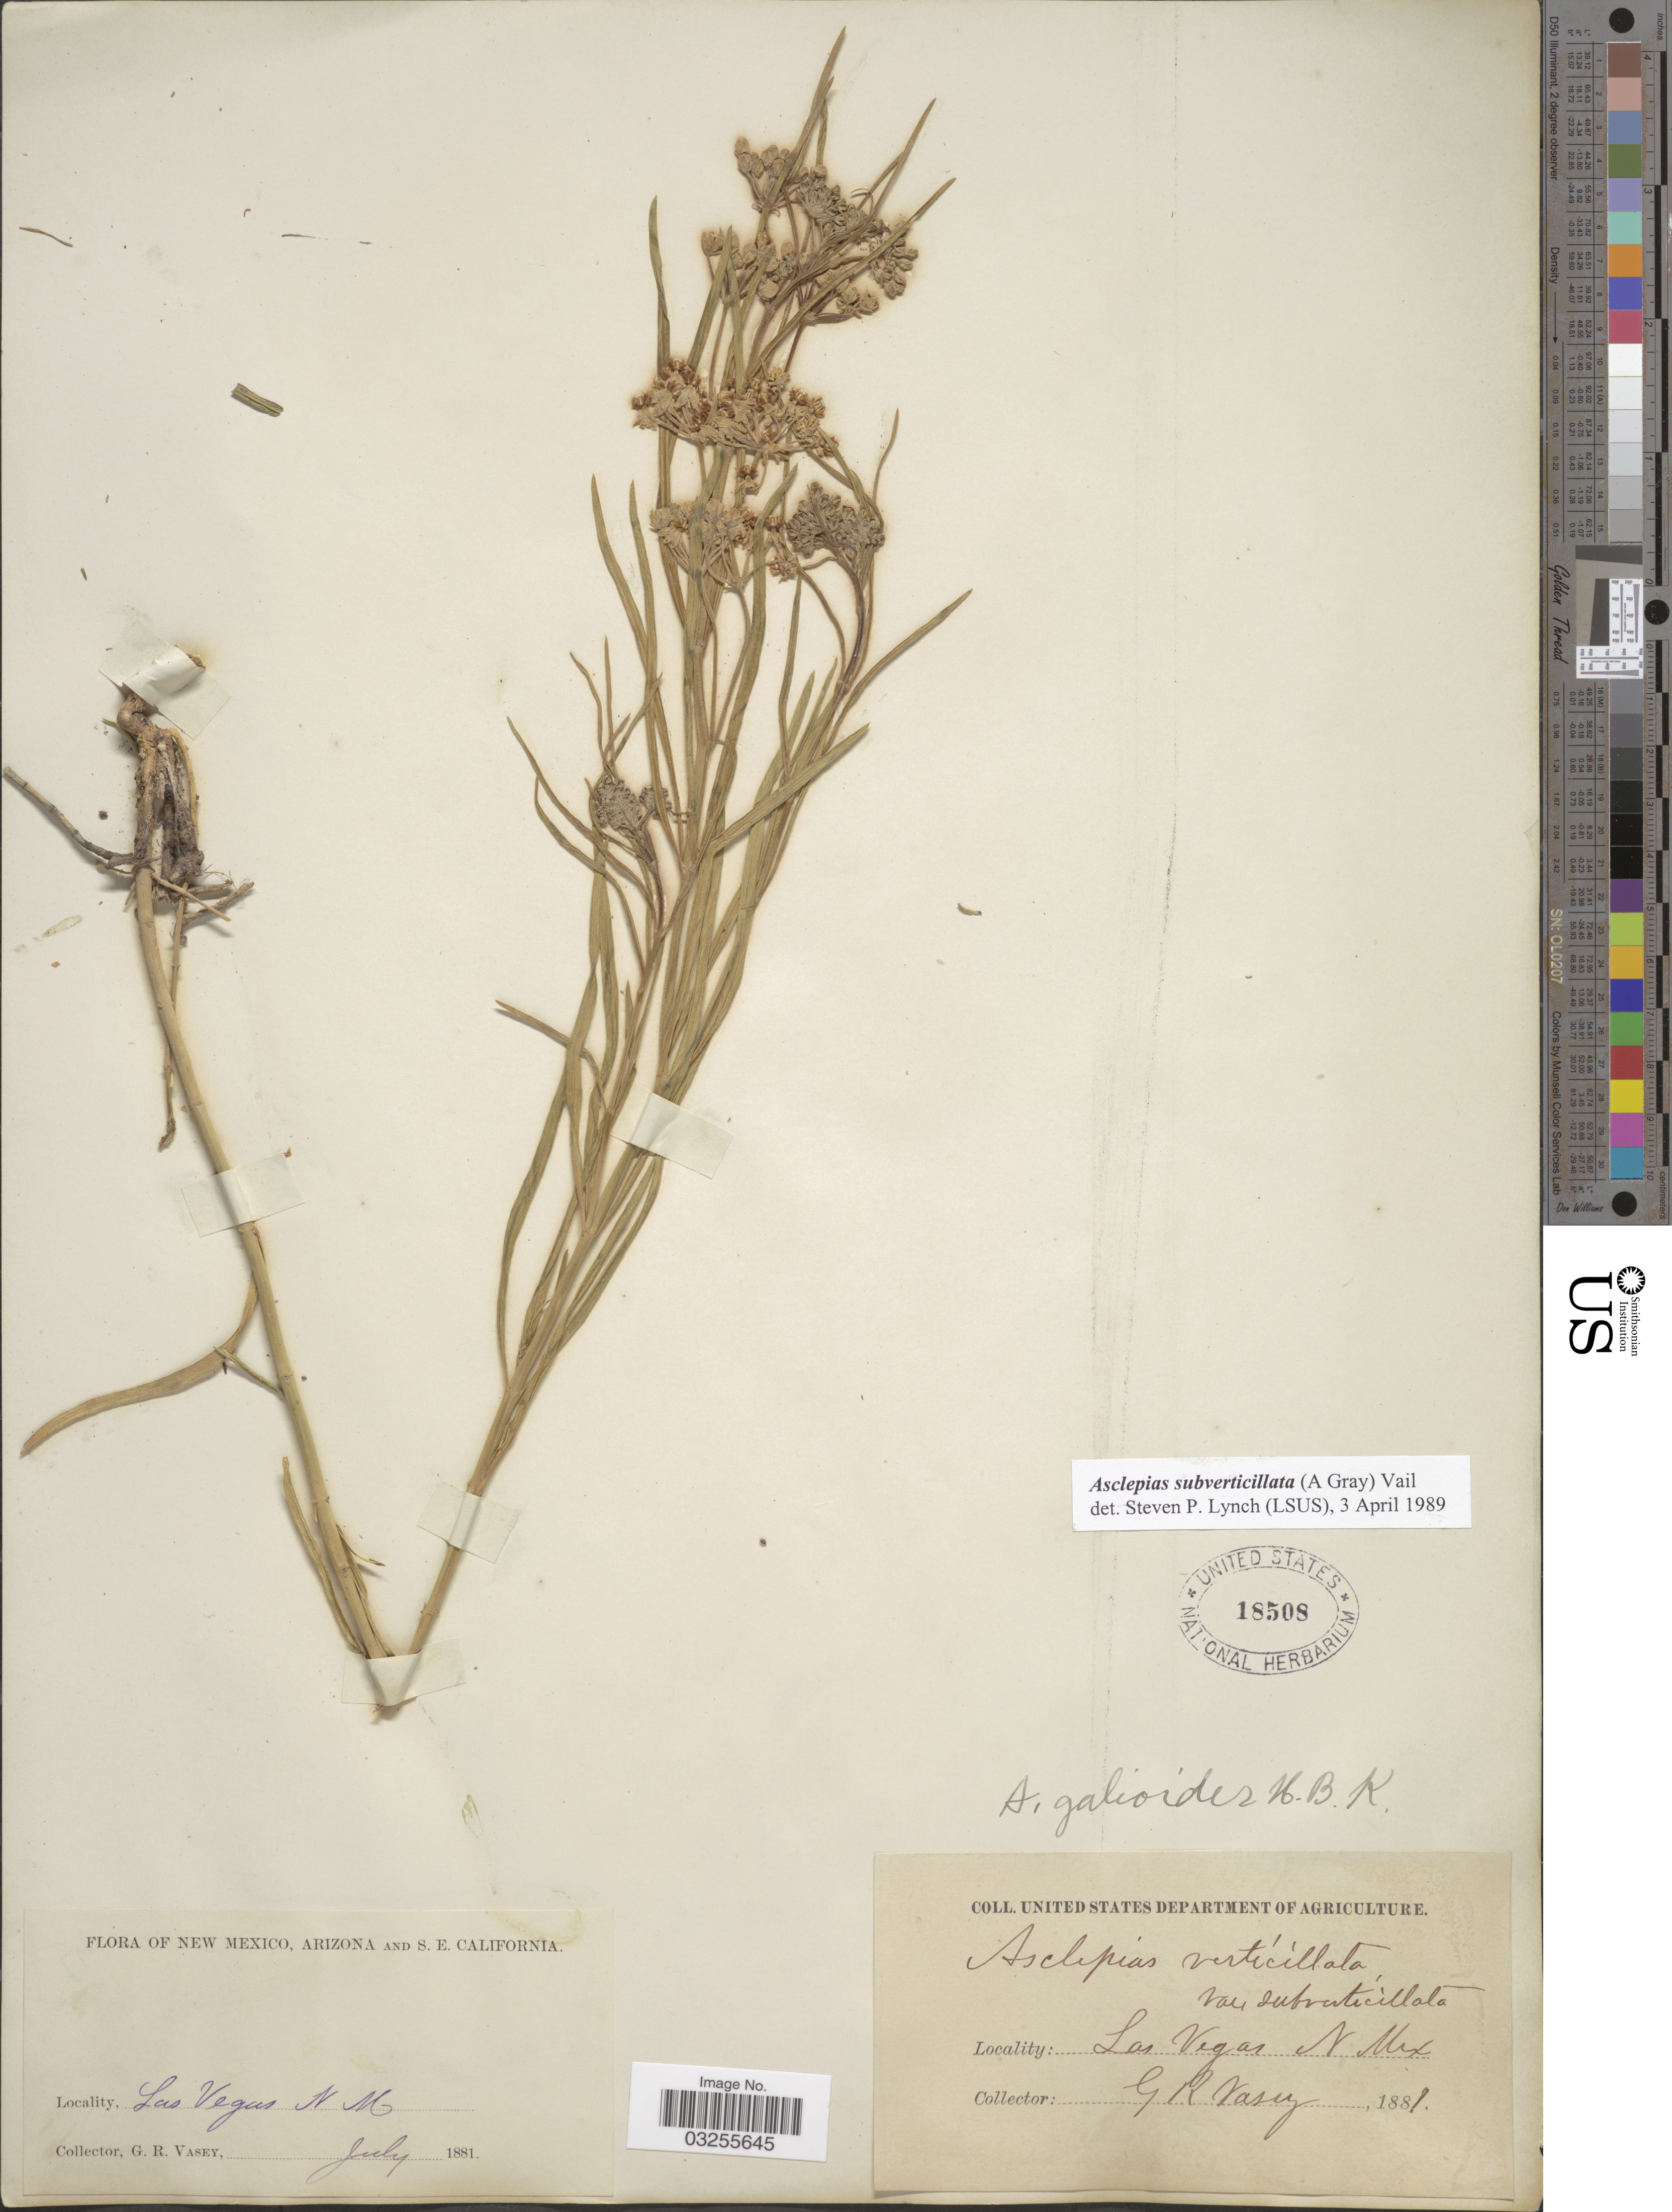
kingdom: Plantae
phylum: Tracheophyta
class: Magnoliopsida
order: Gentianales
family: Apocynaceae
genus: Asclepias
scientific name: Asclepias subverticillata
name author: (A. Gray) Vail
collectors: G. R. Vasey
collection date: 1881-07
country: United States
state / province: New Mexico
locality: Las Vegas N Mex.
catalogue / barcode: US 18508